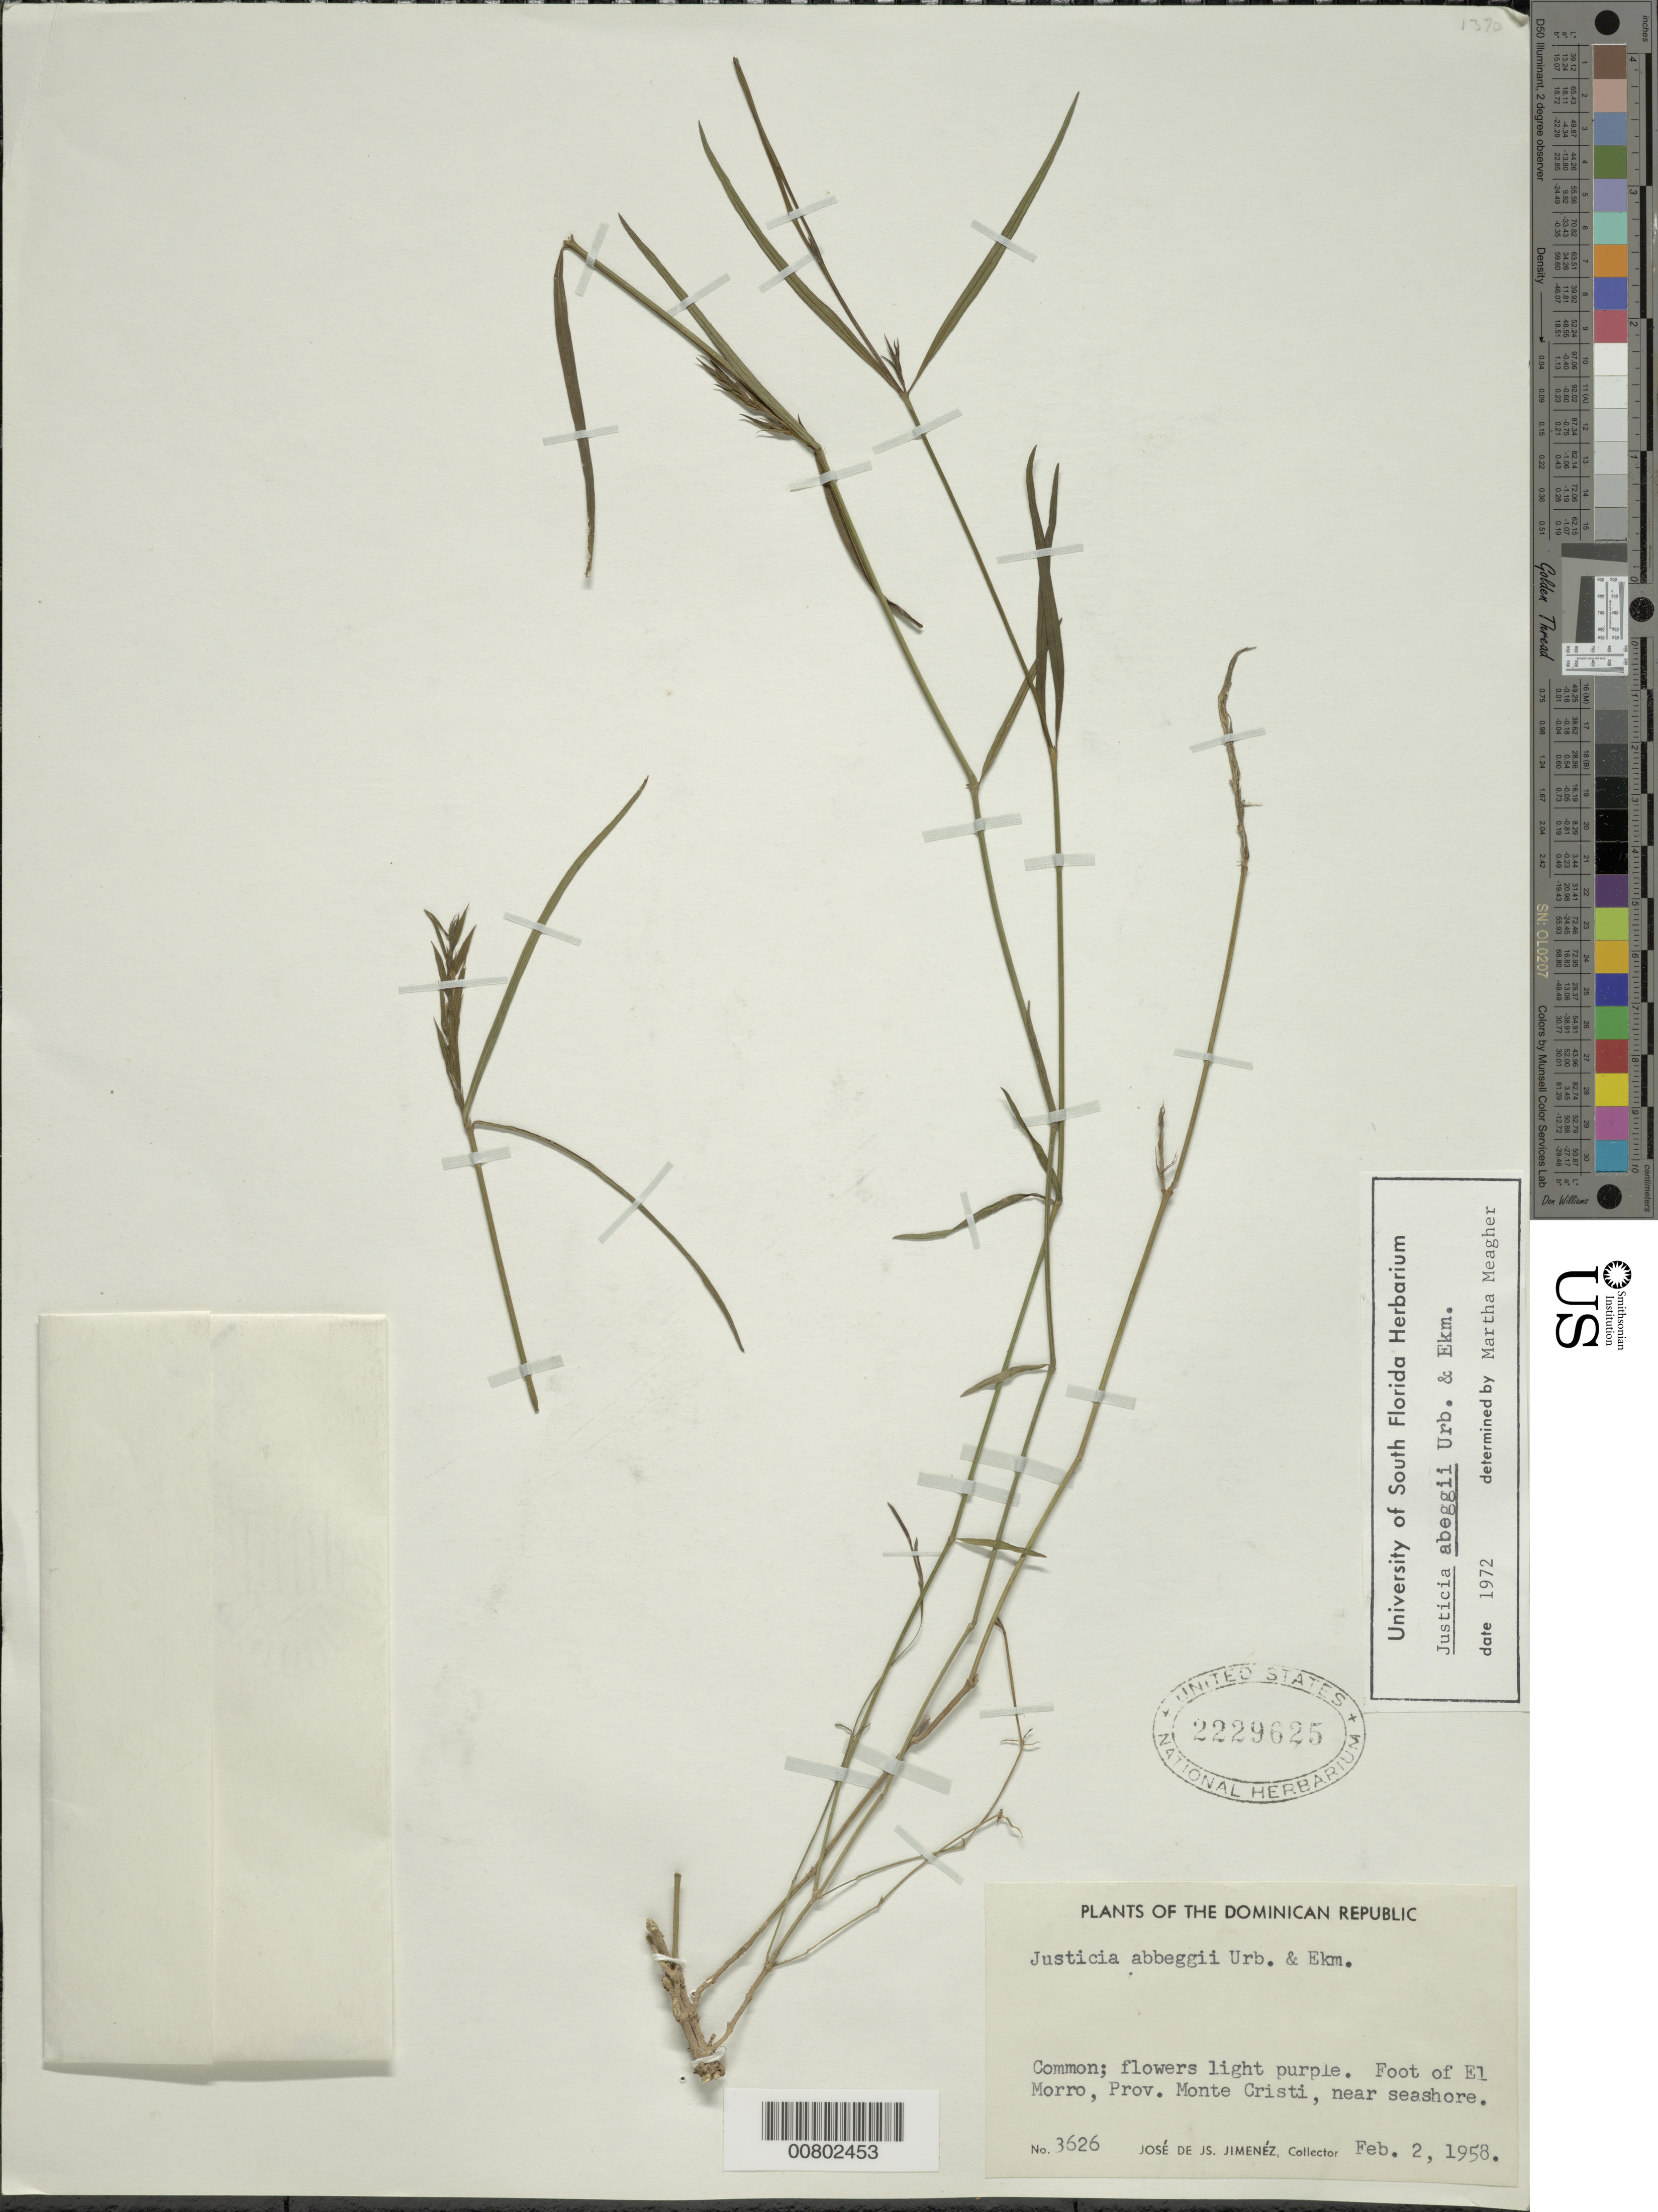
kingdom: Plantae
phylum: Tracheophyta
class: Magnoliopsida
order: Lamiales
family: Acanthaceae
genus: Justicia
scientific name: Justicia abeggii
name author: Urb. & Ekman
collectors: J. J. Jiménez Almonte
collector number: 3626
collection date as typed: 02 Feb 1958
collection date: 1958-02-02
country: Dominican Republic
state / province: Monte Cristi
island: Hispaniola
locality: Foot of El Morro, near seashore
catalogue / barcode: US 2229625